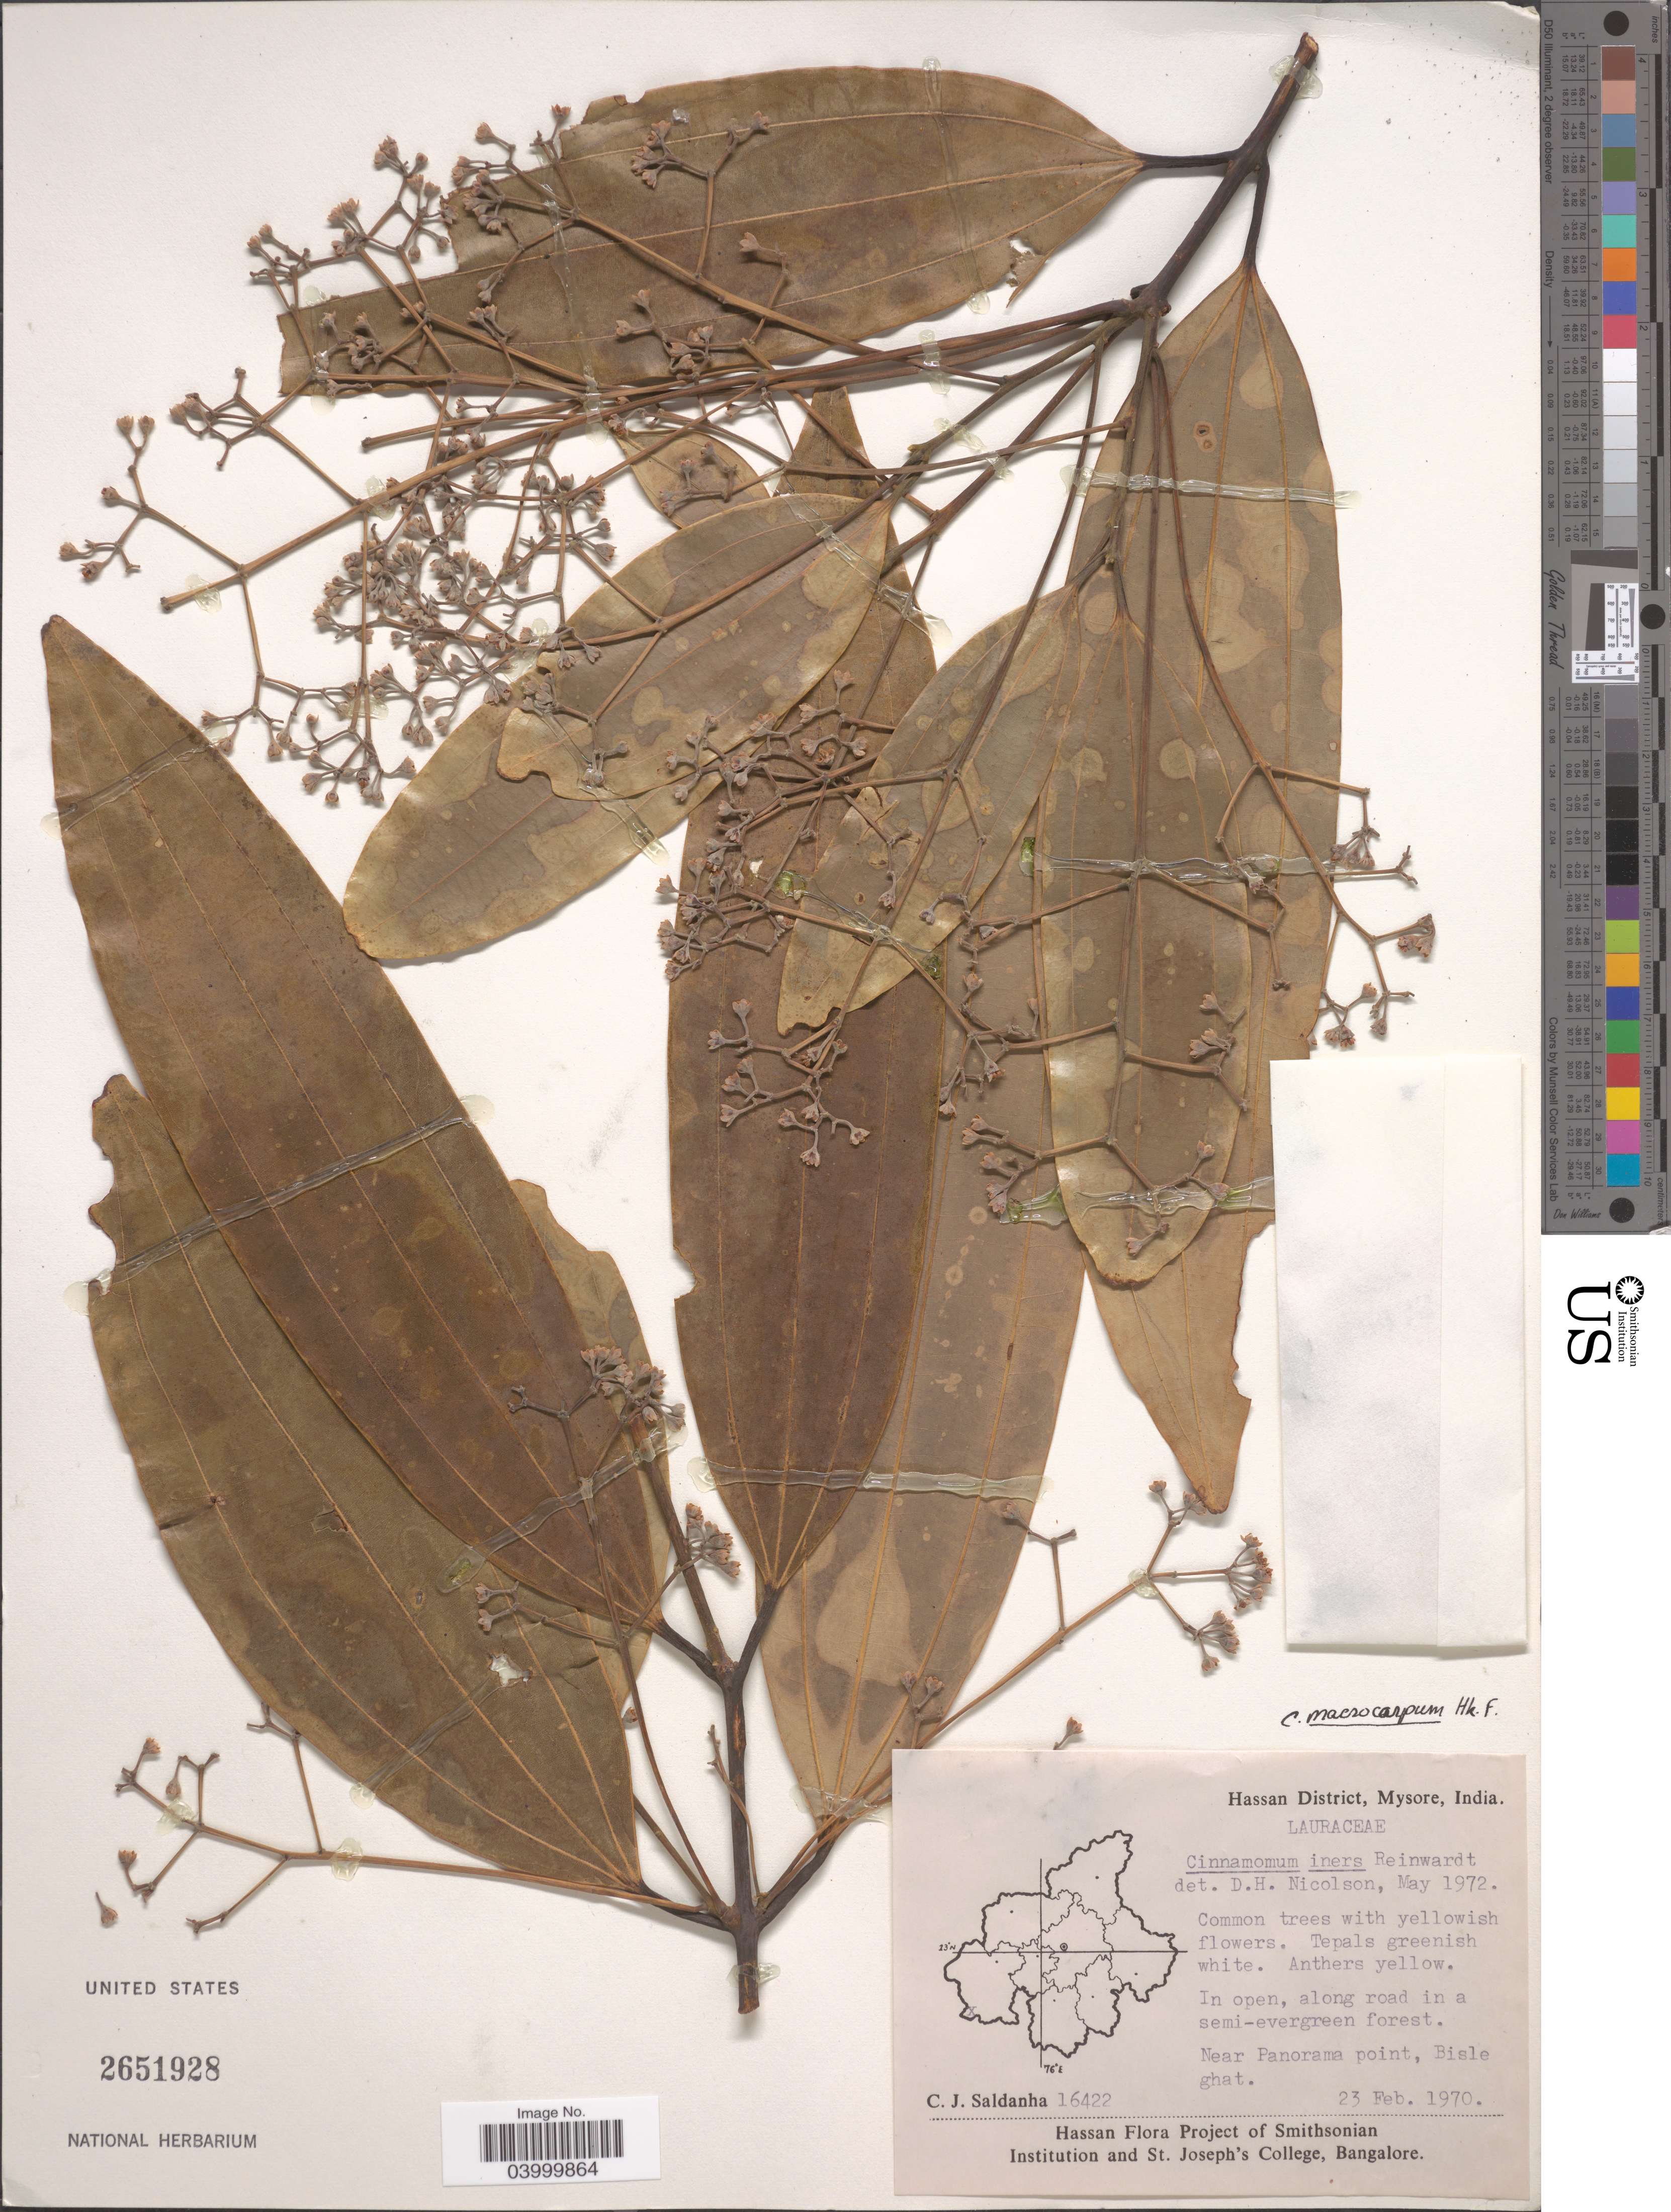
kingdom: Plantae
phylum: Tracheophyta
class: Magnoliopsida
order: Laurales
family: Lauraceae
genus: Cinnamomum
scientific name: Cinnamomum macrocarpum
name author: Hook. f.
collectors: C. J. Saldanha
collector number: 16422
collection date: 1970-02-23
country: India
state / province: Karnataka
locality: Hassan District, Mysore. Near Panorama point, Bisle ghat.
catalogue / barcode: US 2651928